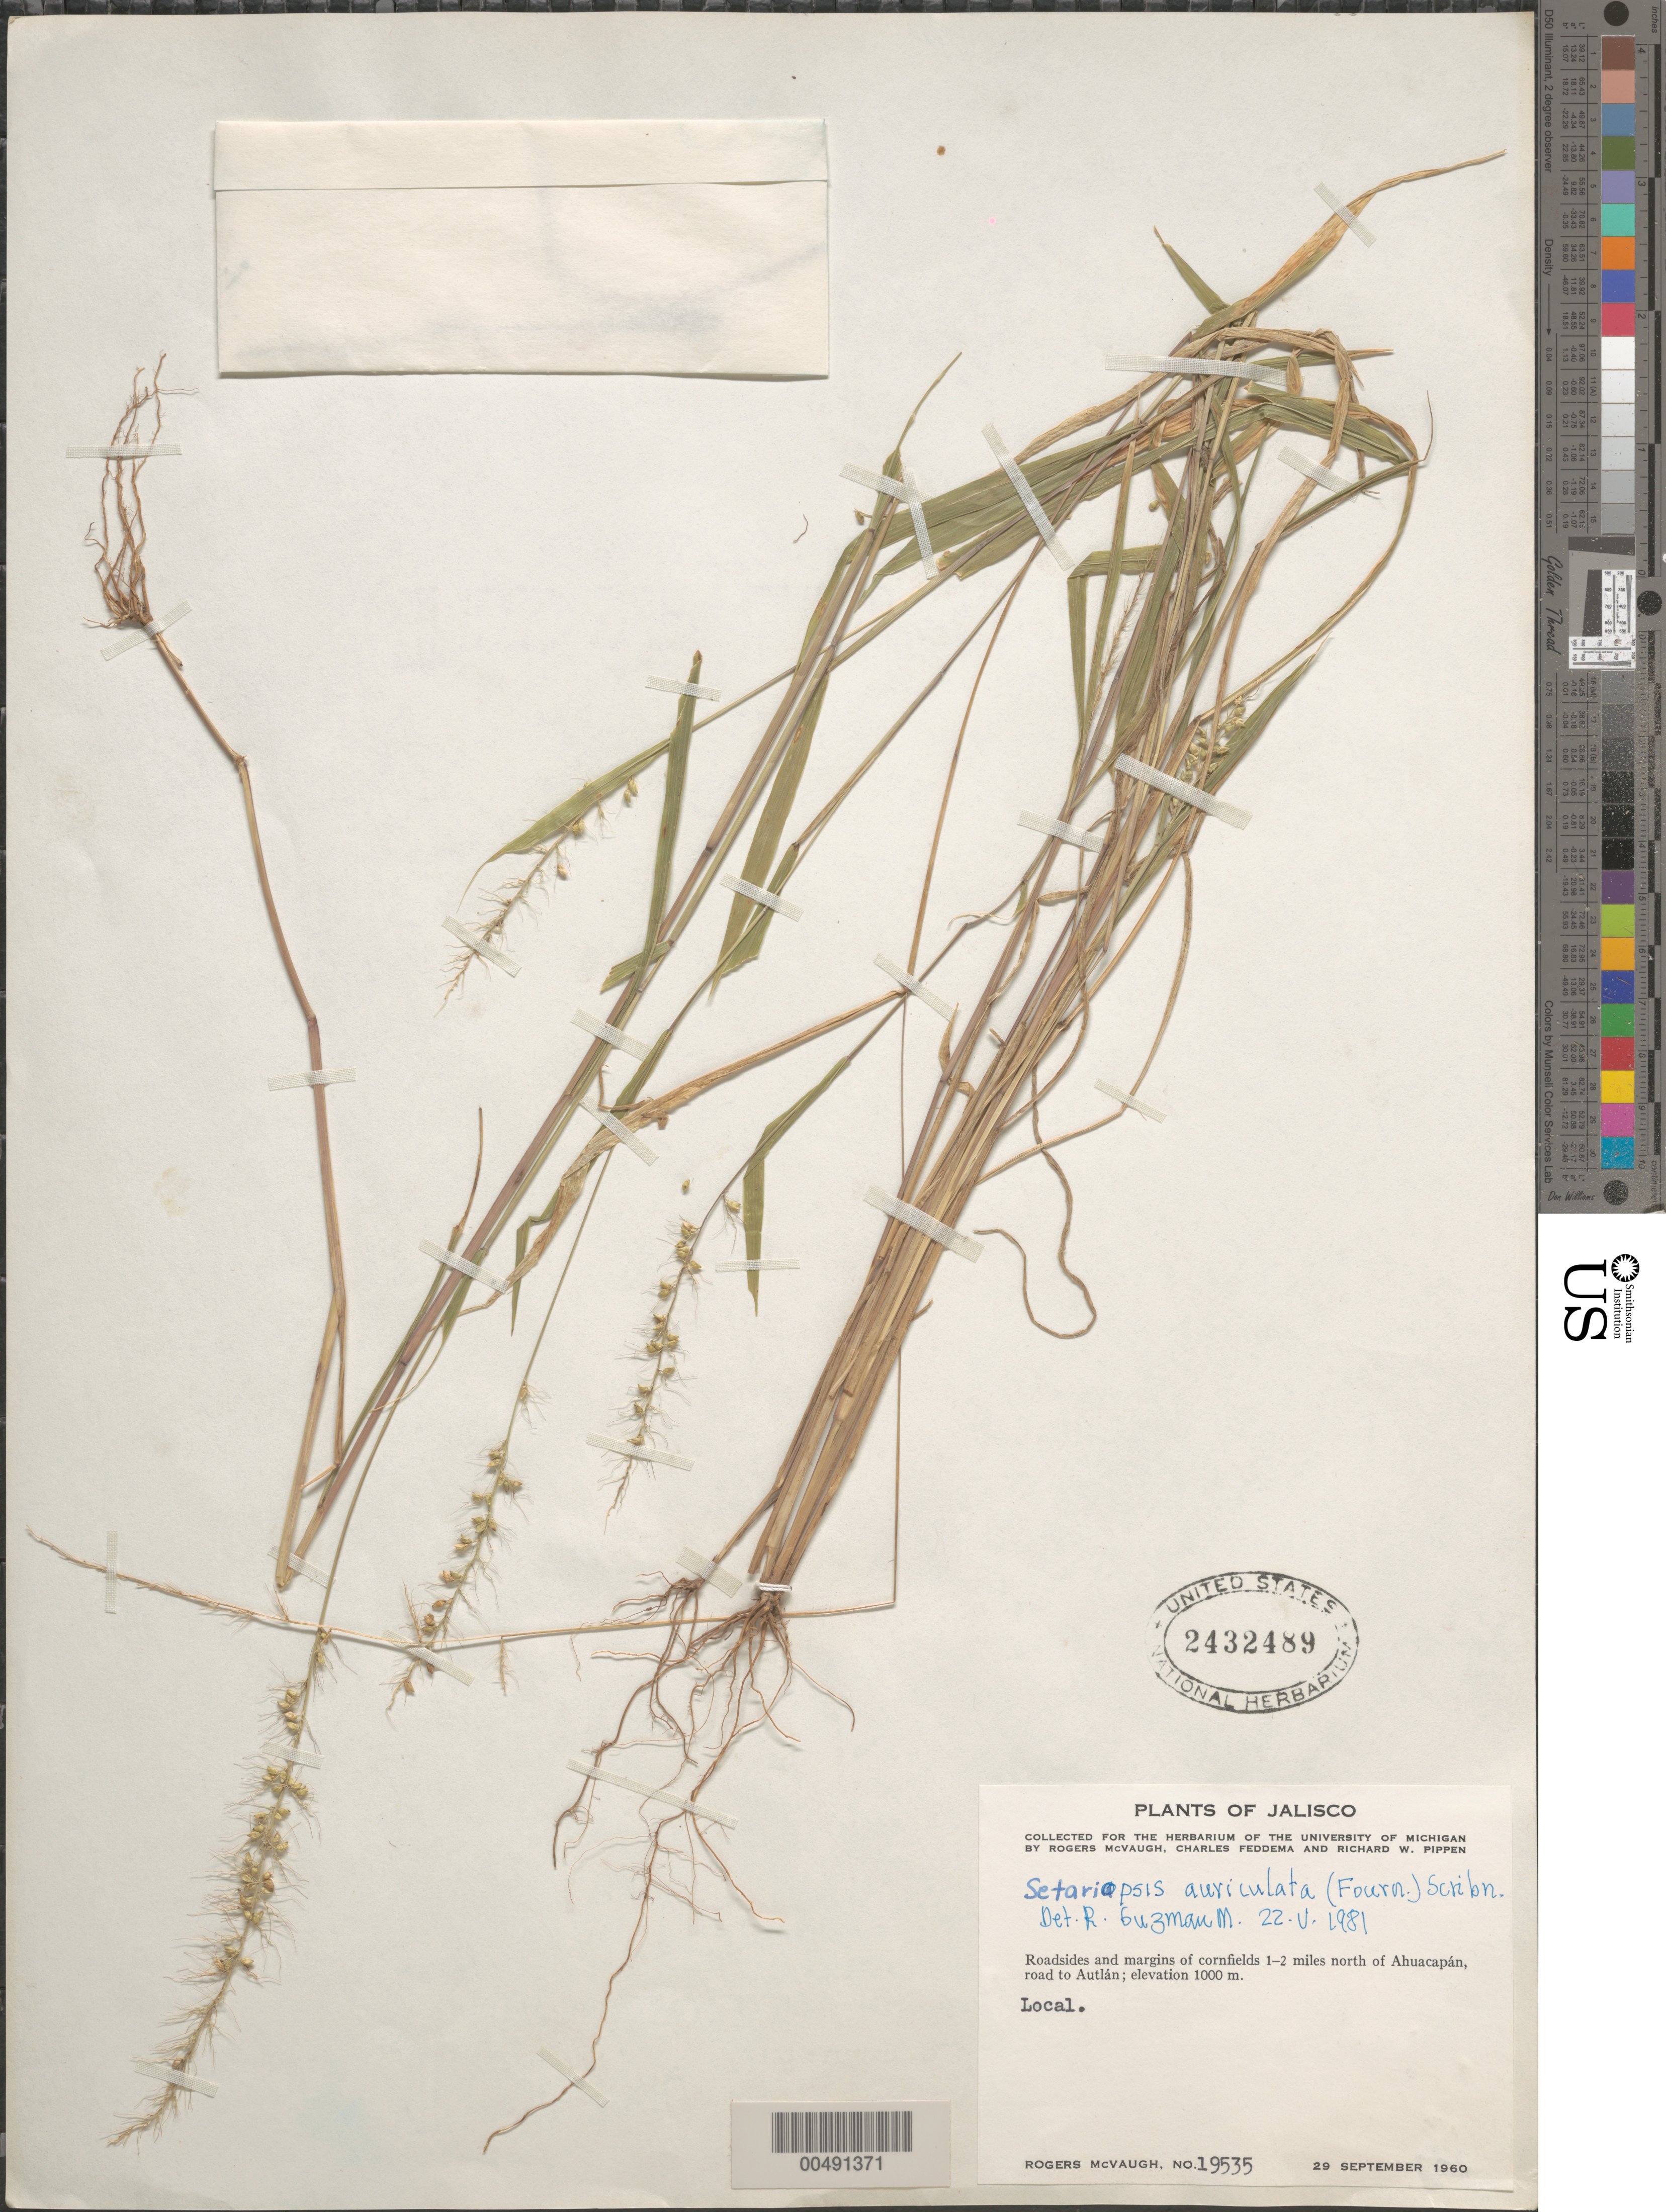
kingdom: Plantae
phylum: Tracheophyta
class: Liliopsida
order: Poales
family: Poaceae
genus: Setariopsis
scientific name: Setariopsis auriculata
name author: (E. Fourn.) Scribn.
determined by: Guzman-M., R.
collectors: R. McVaugh, C. Feddema & R. W. Pippen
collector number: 19535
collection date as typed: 29 Sep 1960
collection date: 1960-09-29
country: Mexico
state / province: Jalisco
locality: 1-2 mi N of Ahuacapán, rd to Autlán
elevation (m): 1000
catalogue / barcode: US 2432489